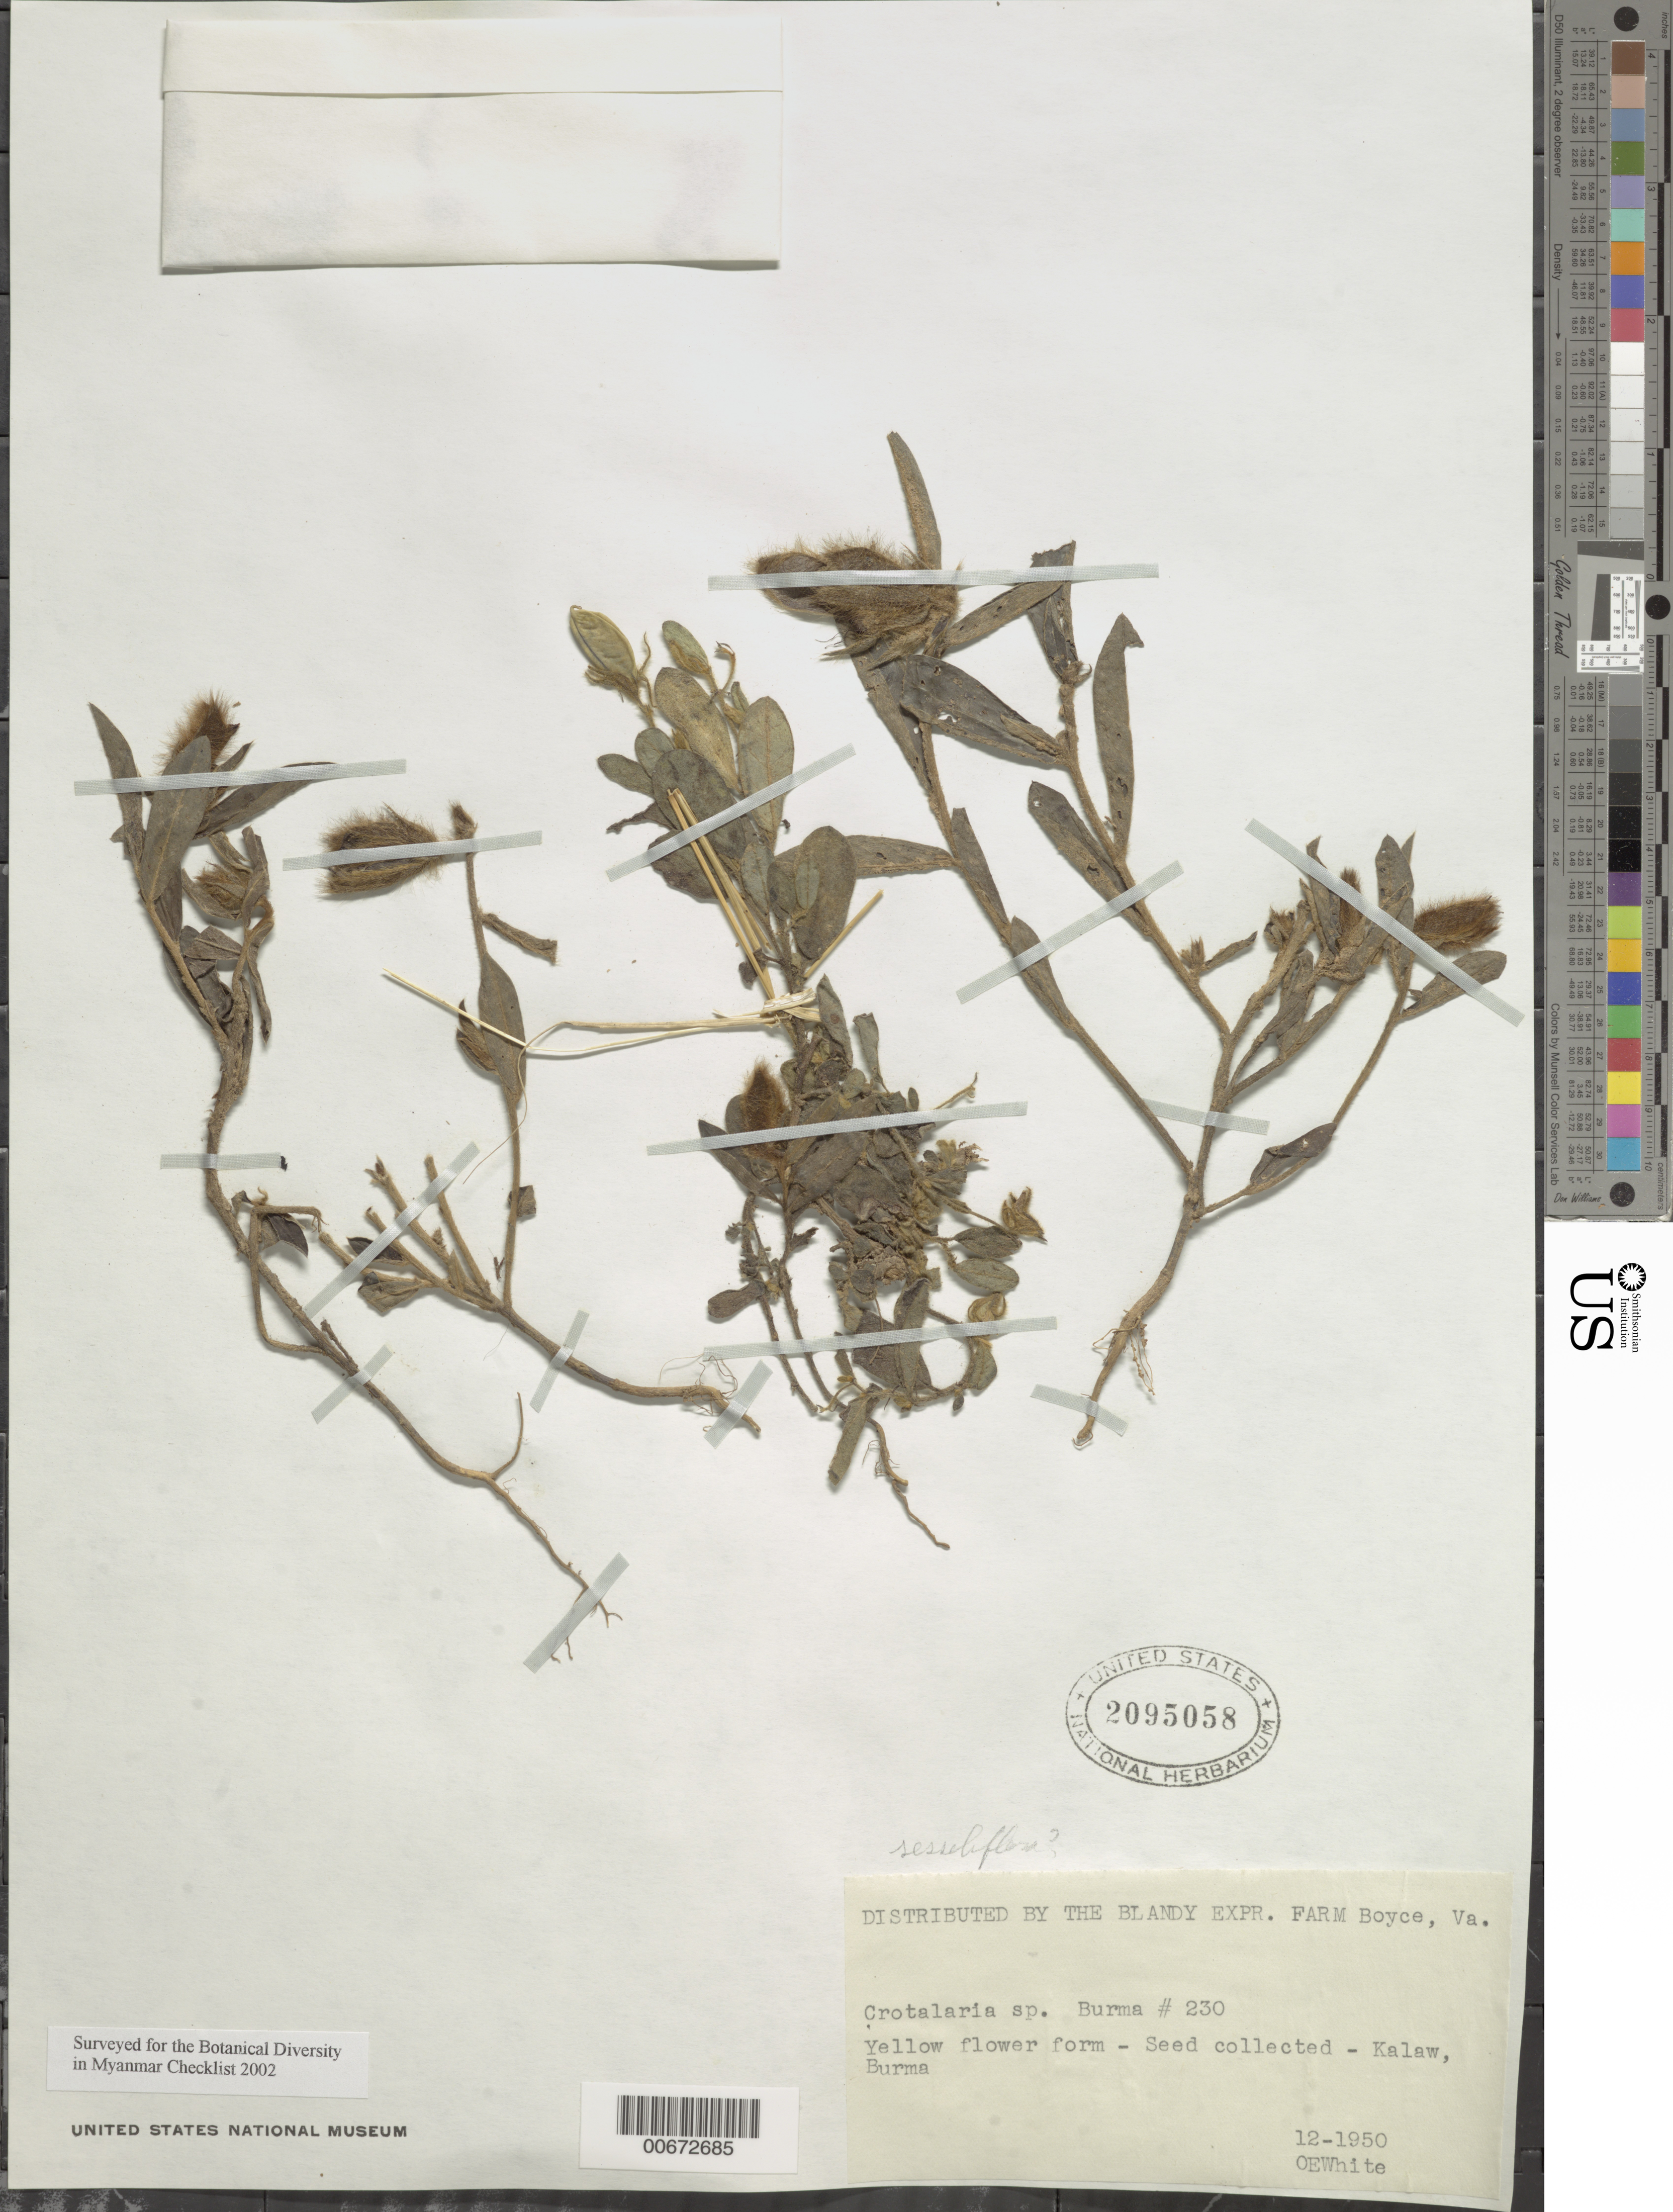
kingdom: Plantae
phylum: Tracheophyta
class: Magnoliopsida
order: Fabales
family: Fabaceae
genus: Crotalaria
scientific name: Crotalaria sessilifolia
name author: L.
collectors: O. E. White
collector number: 230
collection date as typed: Dec 1950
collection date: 1950-12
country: Myanmar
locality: Kalaw.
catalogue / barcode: US 2095058